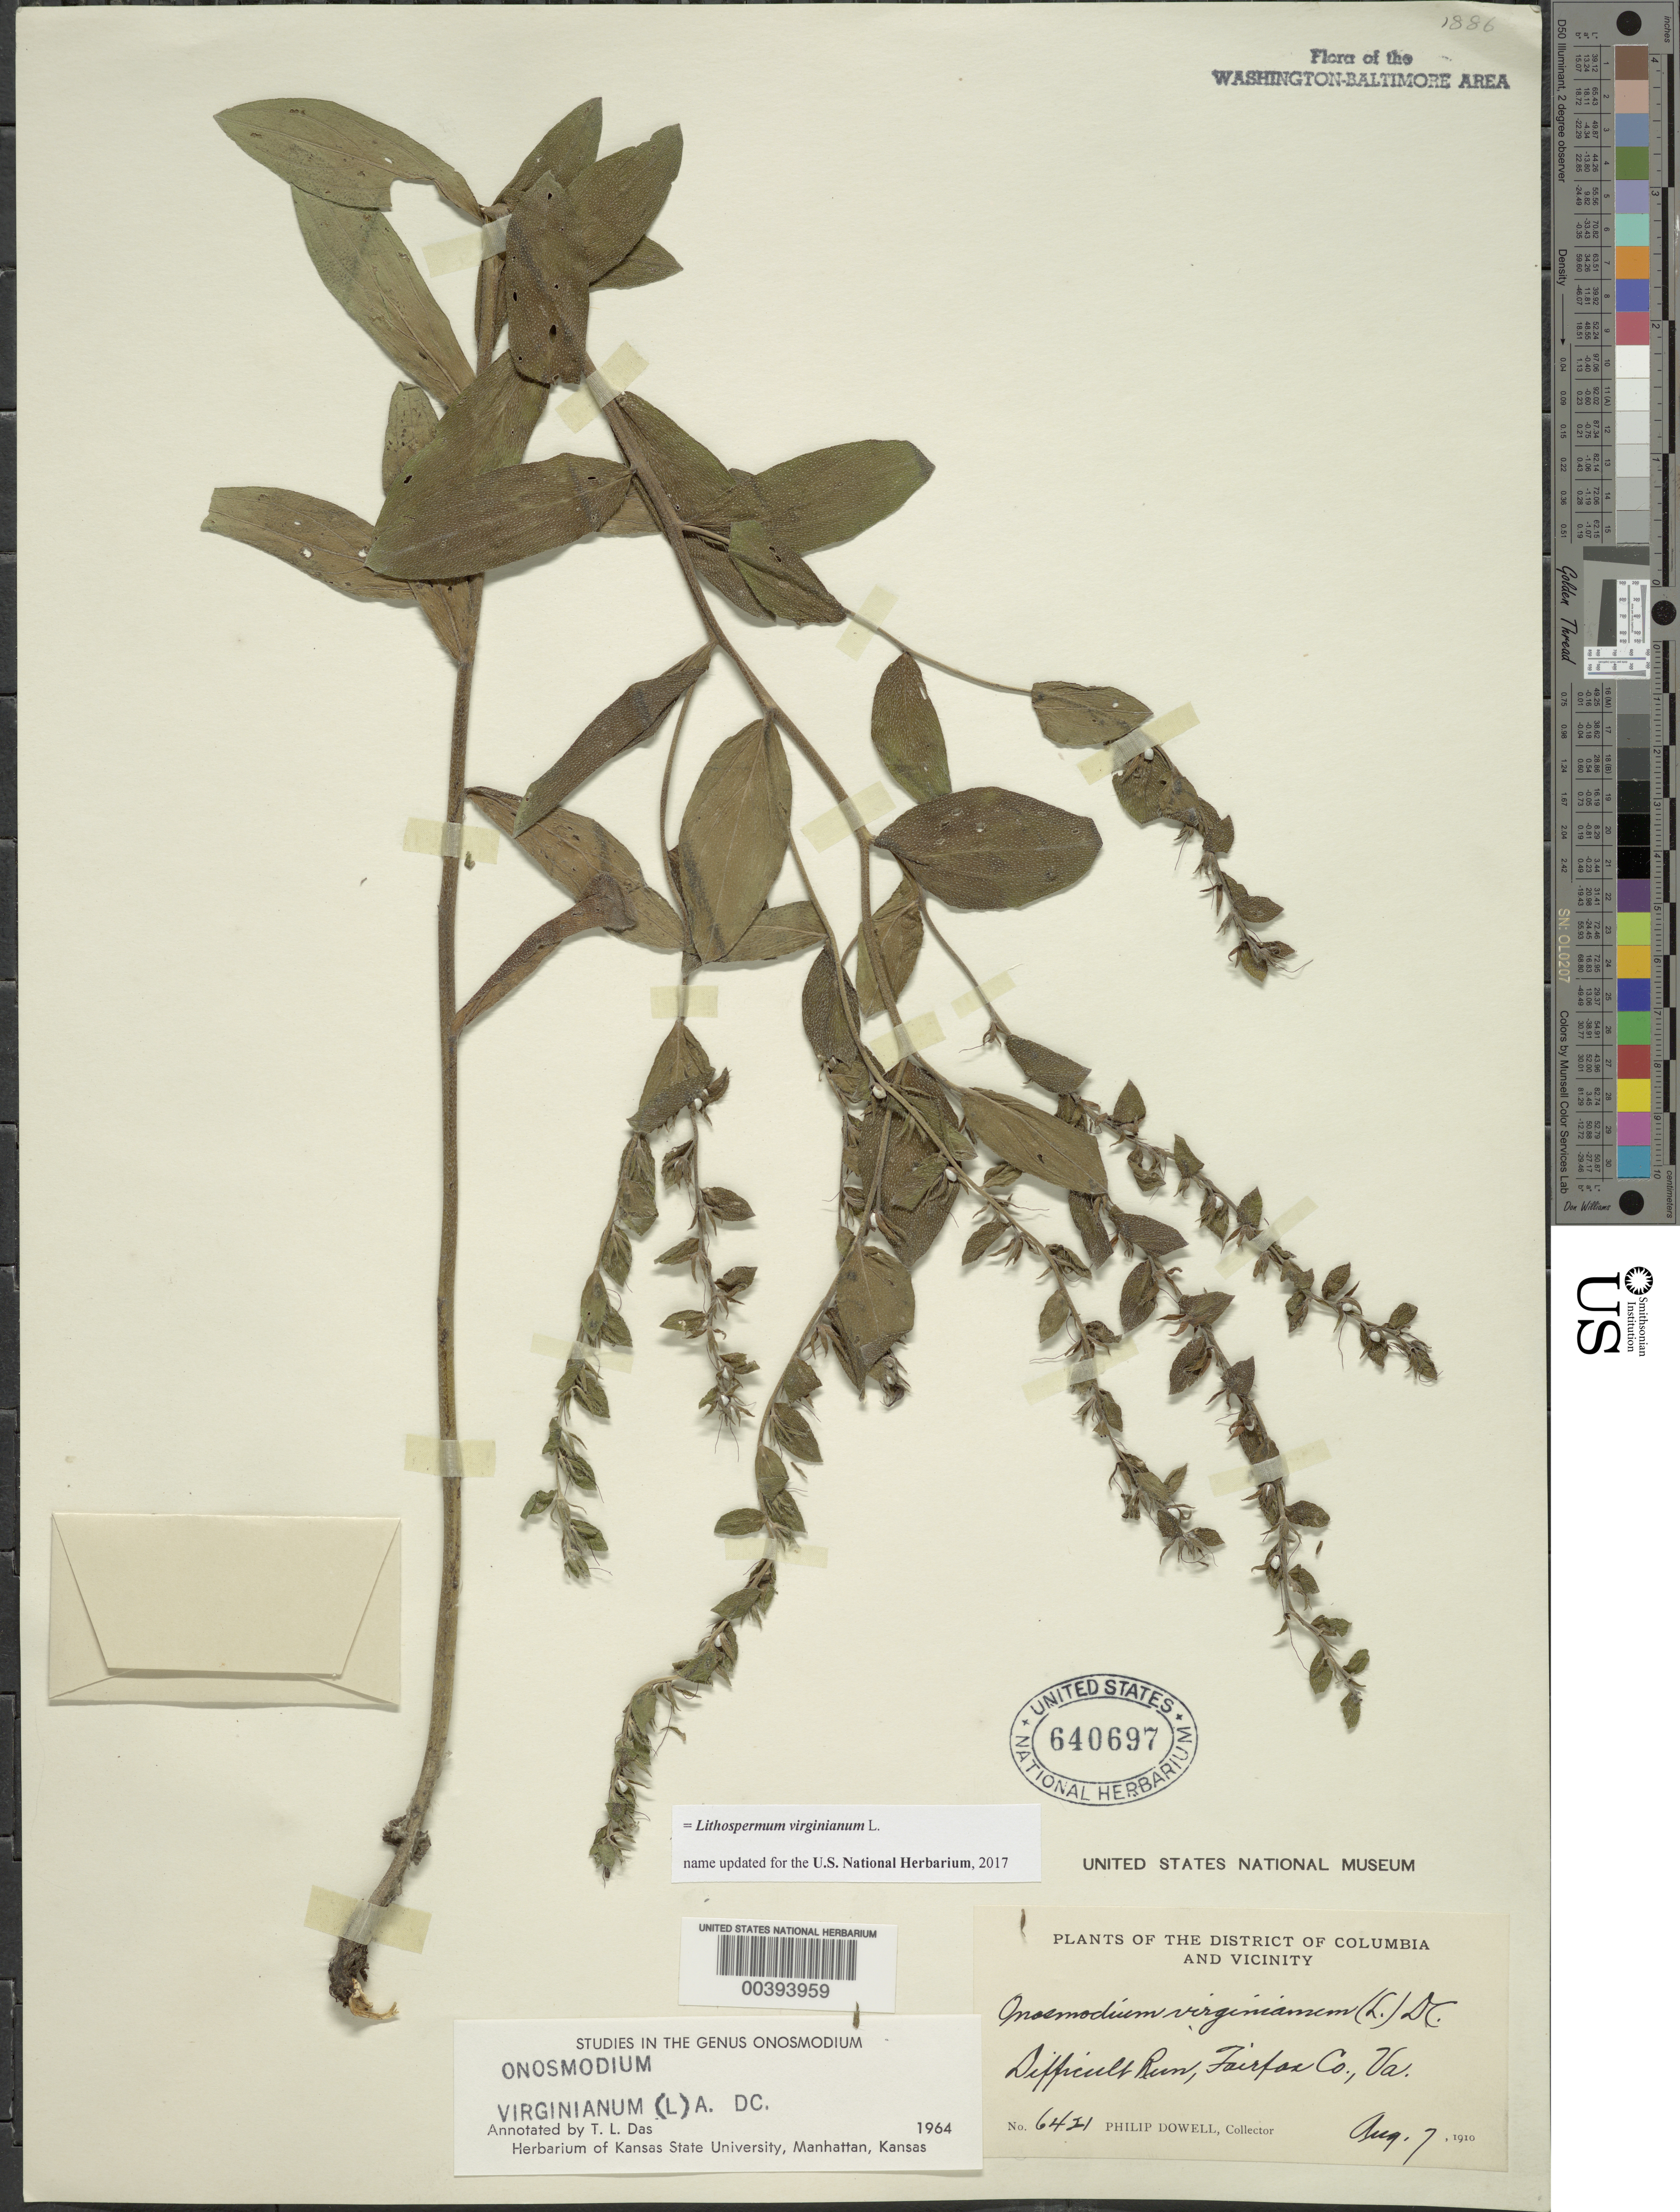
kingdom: Plantae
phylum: Tracheophyta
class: Magnoliopsida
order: Boraginales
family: Boraginaceae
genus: Lithospermum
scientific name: Lithospermum virginianum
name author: L.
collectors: P. Dowell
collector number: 6421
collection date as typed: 07 Aug 1910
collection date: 1910-08-07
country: United States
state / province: Virginia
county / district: Fairfax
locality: Difficult Run C. & O. Canal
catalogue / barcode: US 640697